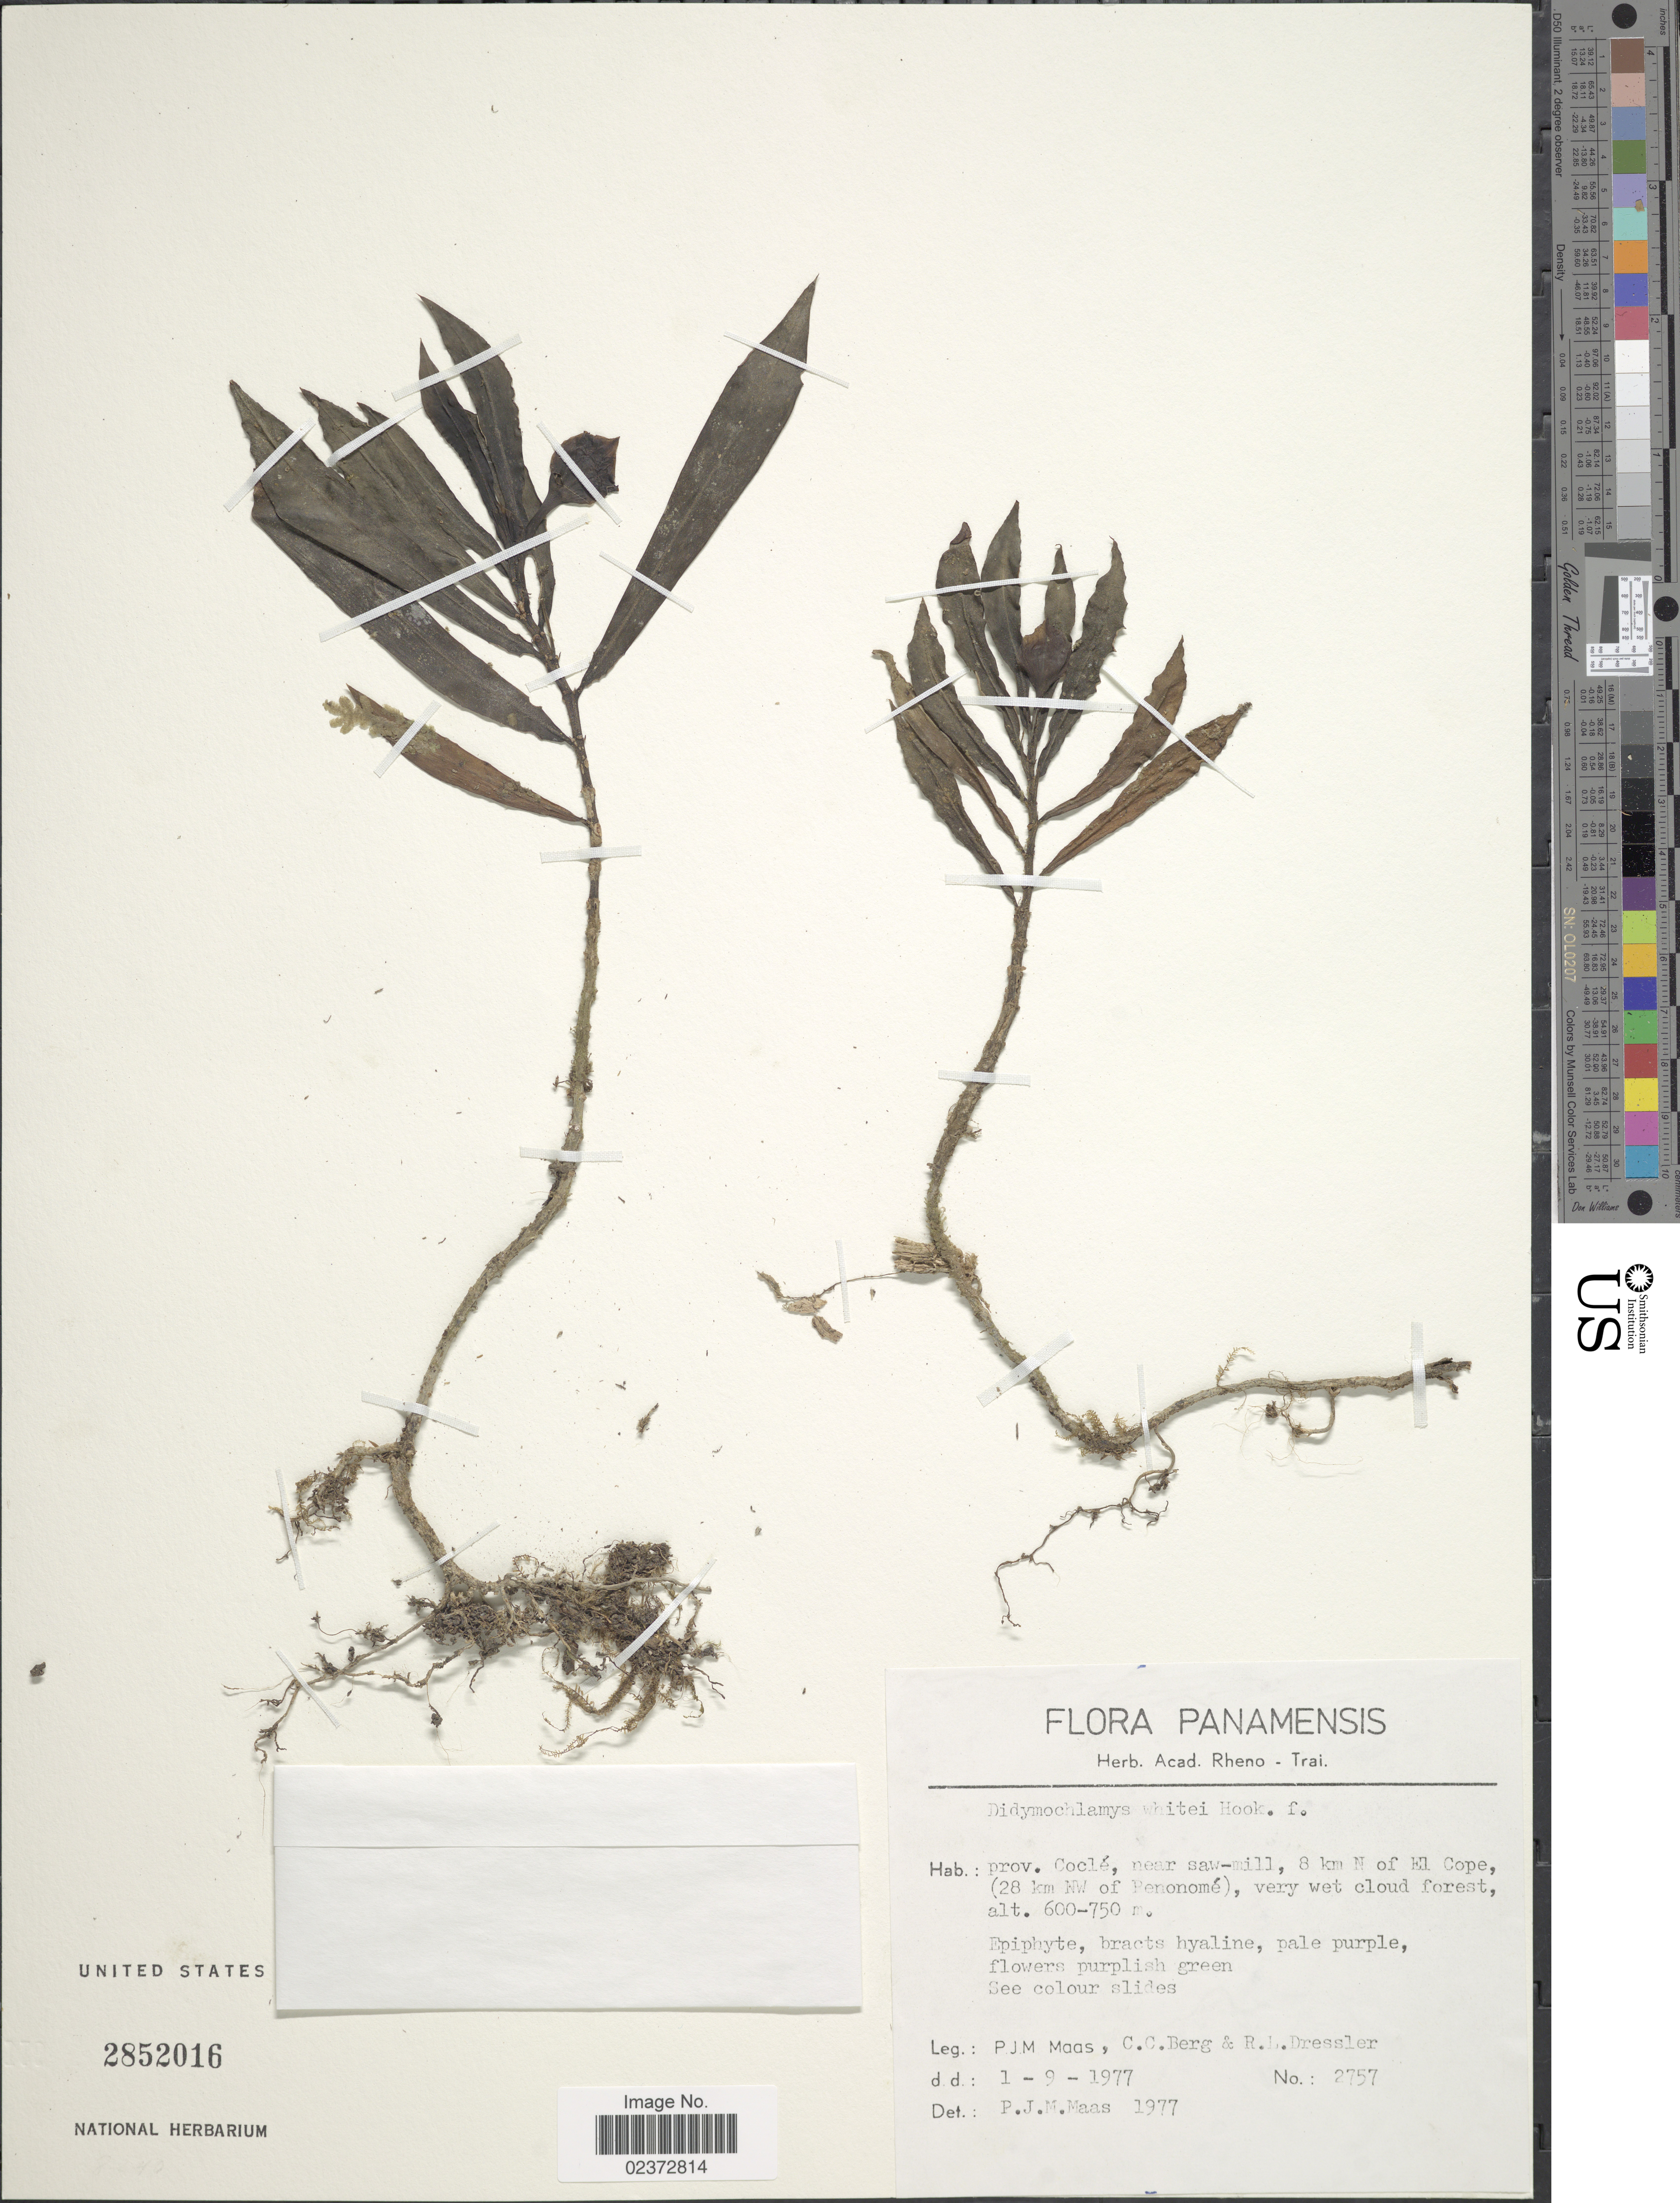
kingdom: Plantae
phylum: Tracheophyta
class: Magnoliopsida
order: Gentianales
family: Rubiaceae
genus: Didymochlamys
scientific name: Didymochlamys whitei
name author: Hook. f.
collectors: P. Maas, C. C. Berg & R. Dressler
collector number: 2757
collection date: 1977-09-01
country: Panama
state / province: Coclé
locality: near saw-mill, 8 km N of El Cope, (28 km NW of Penomé), very wet cloud forest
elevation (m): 600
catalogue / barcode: US 2852016